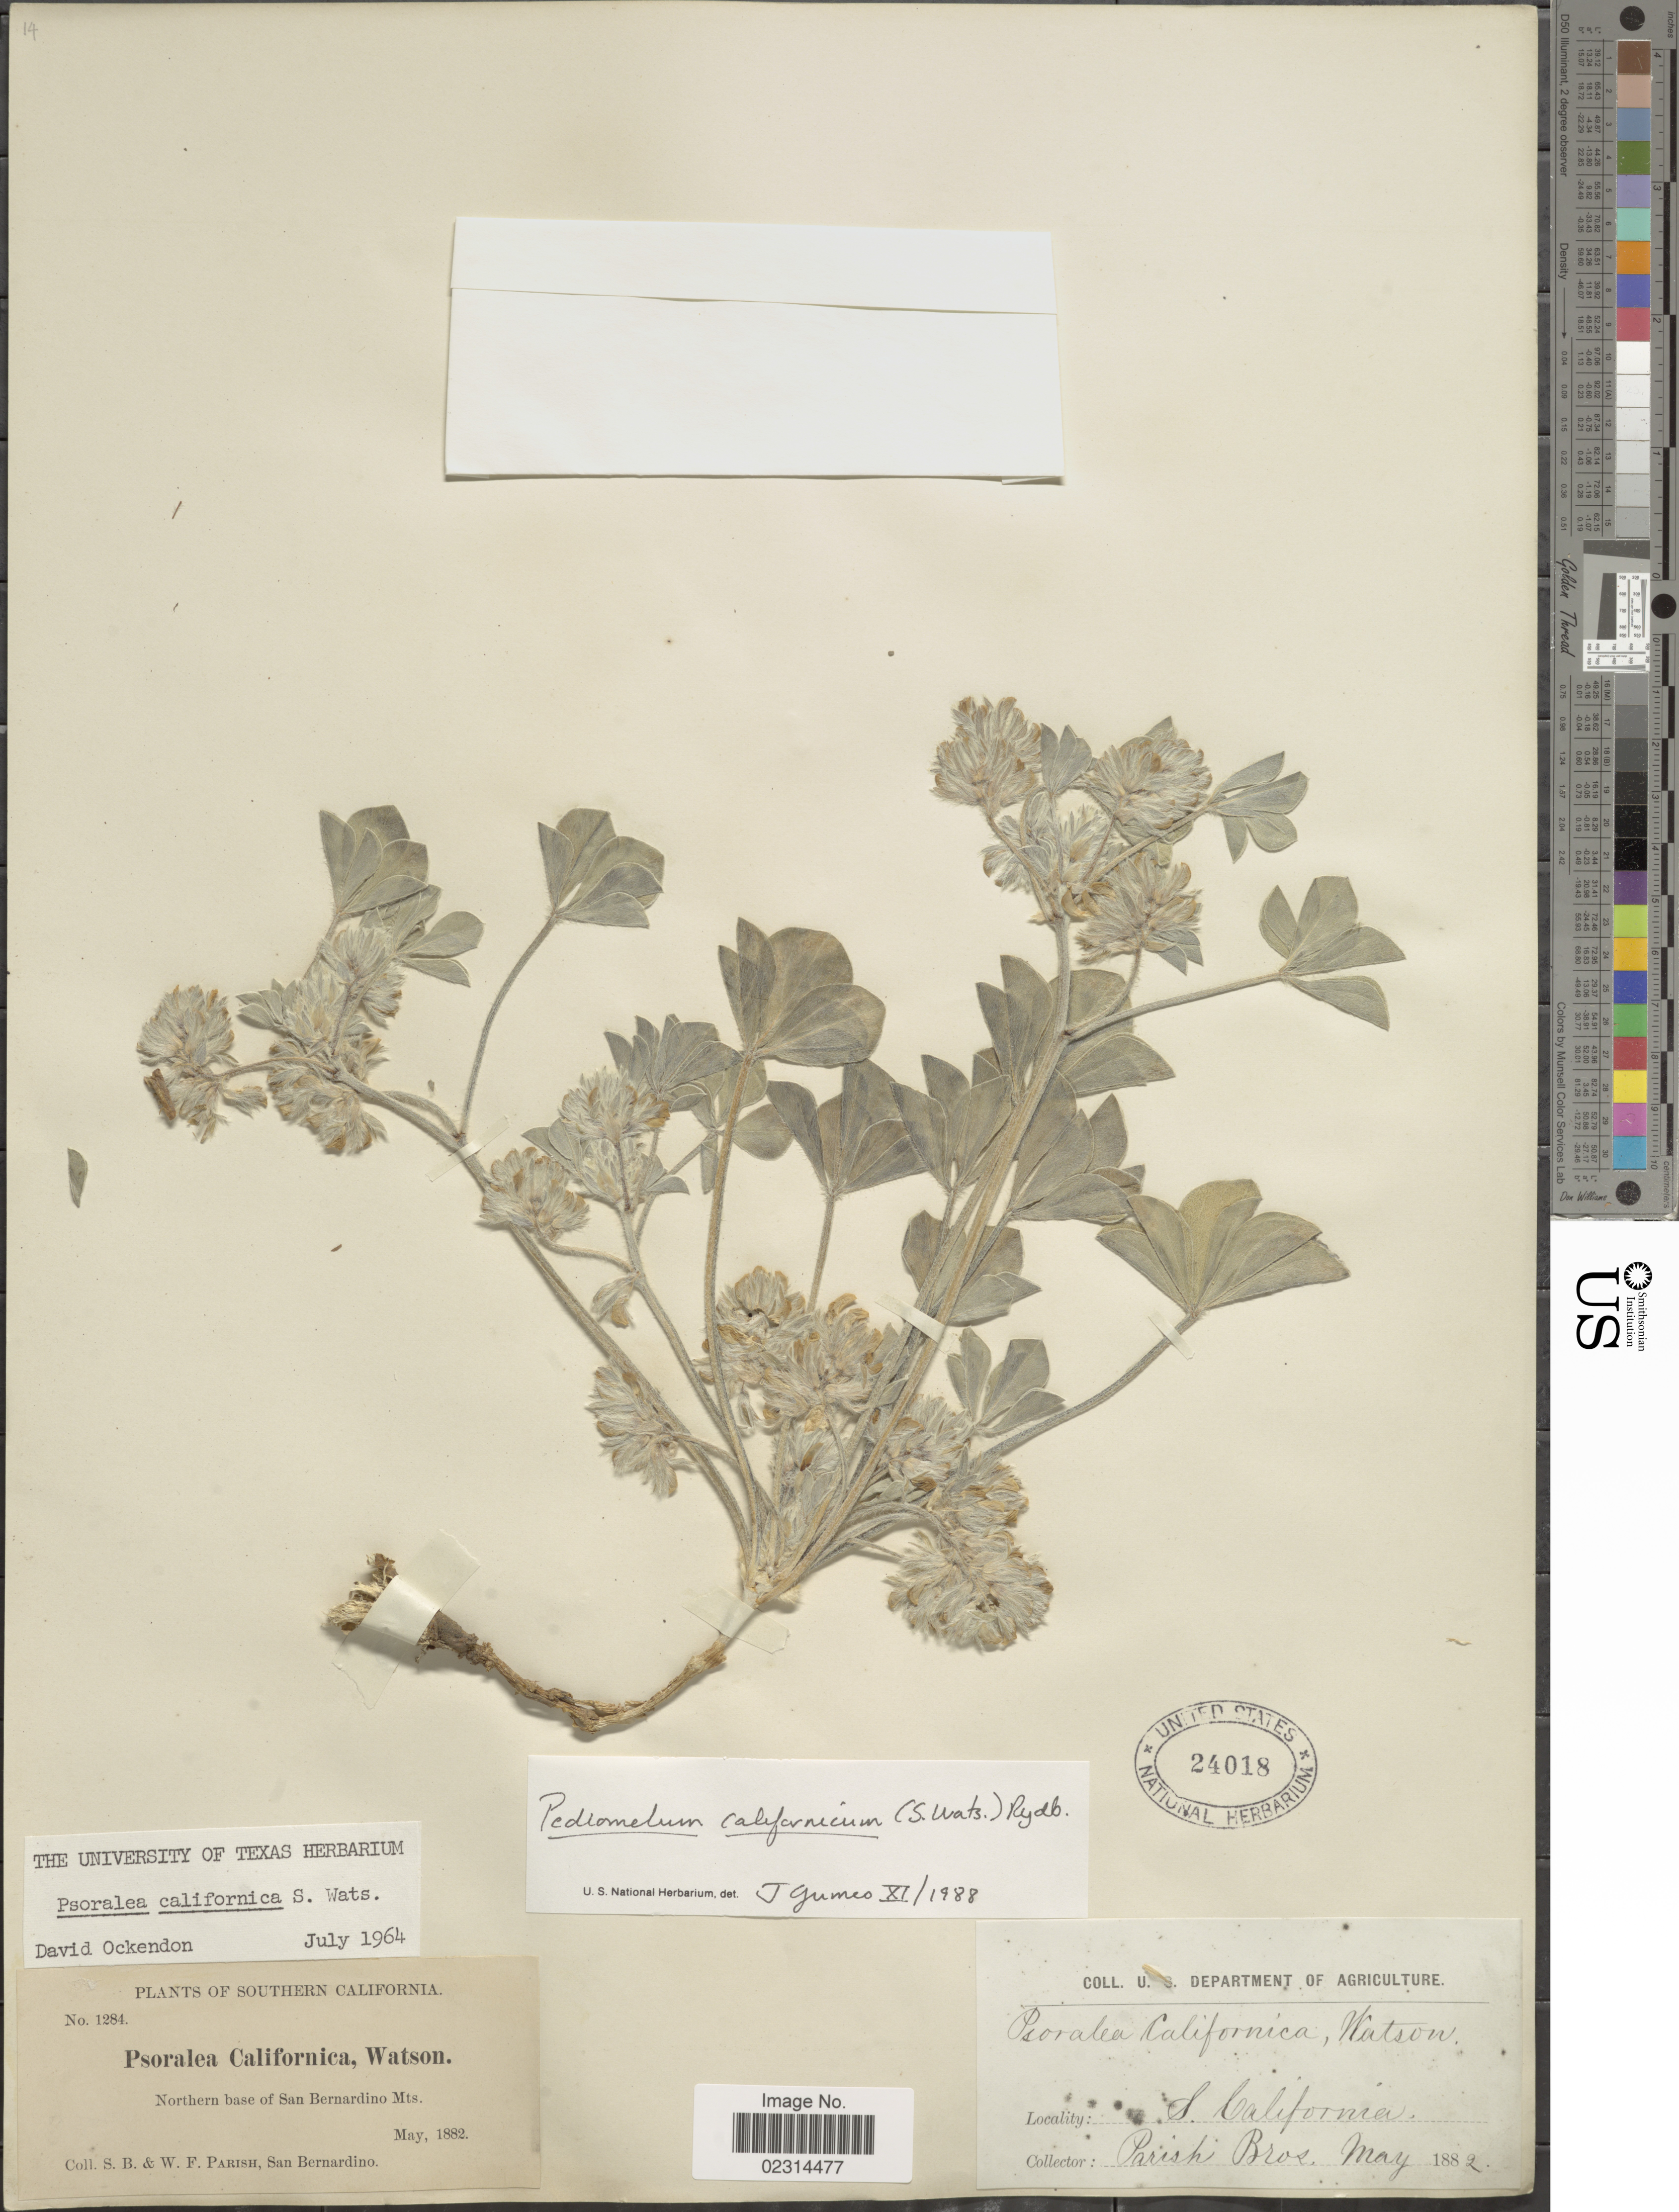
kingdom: Plantae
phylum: Tracheophyta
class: Magnoliopsida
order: Fabales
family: Fabaceae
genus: Pediomelum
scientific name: Pediomelum californicum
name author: (S. Watson) Rydb.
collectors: S. B. Parish & W. F. Parish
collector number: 1284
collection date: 1882-05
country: United States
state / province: California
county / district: San Bernardino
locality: Southern California. Northen base of San Bernardino Mts.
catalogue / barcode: US 24018